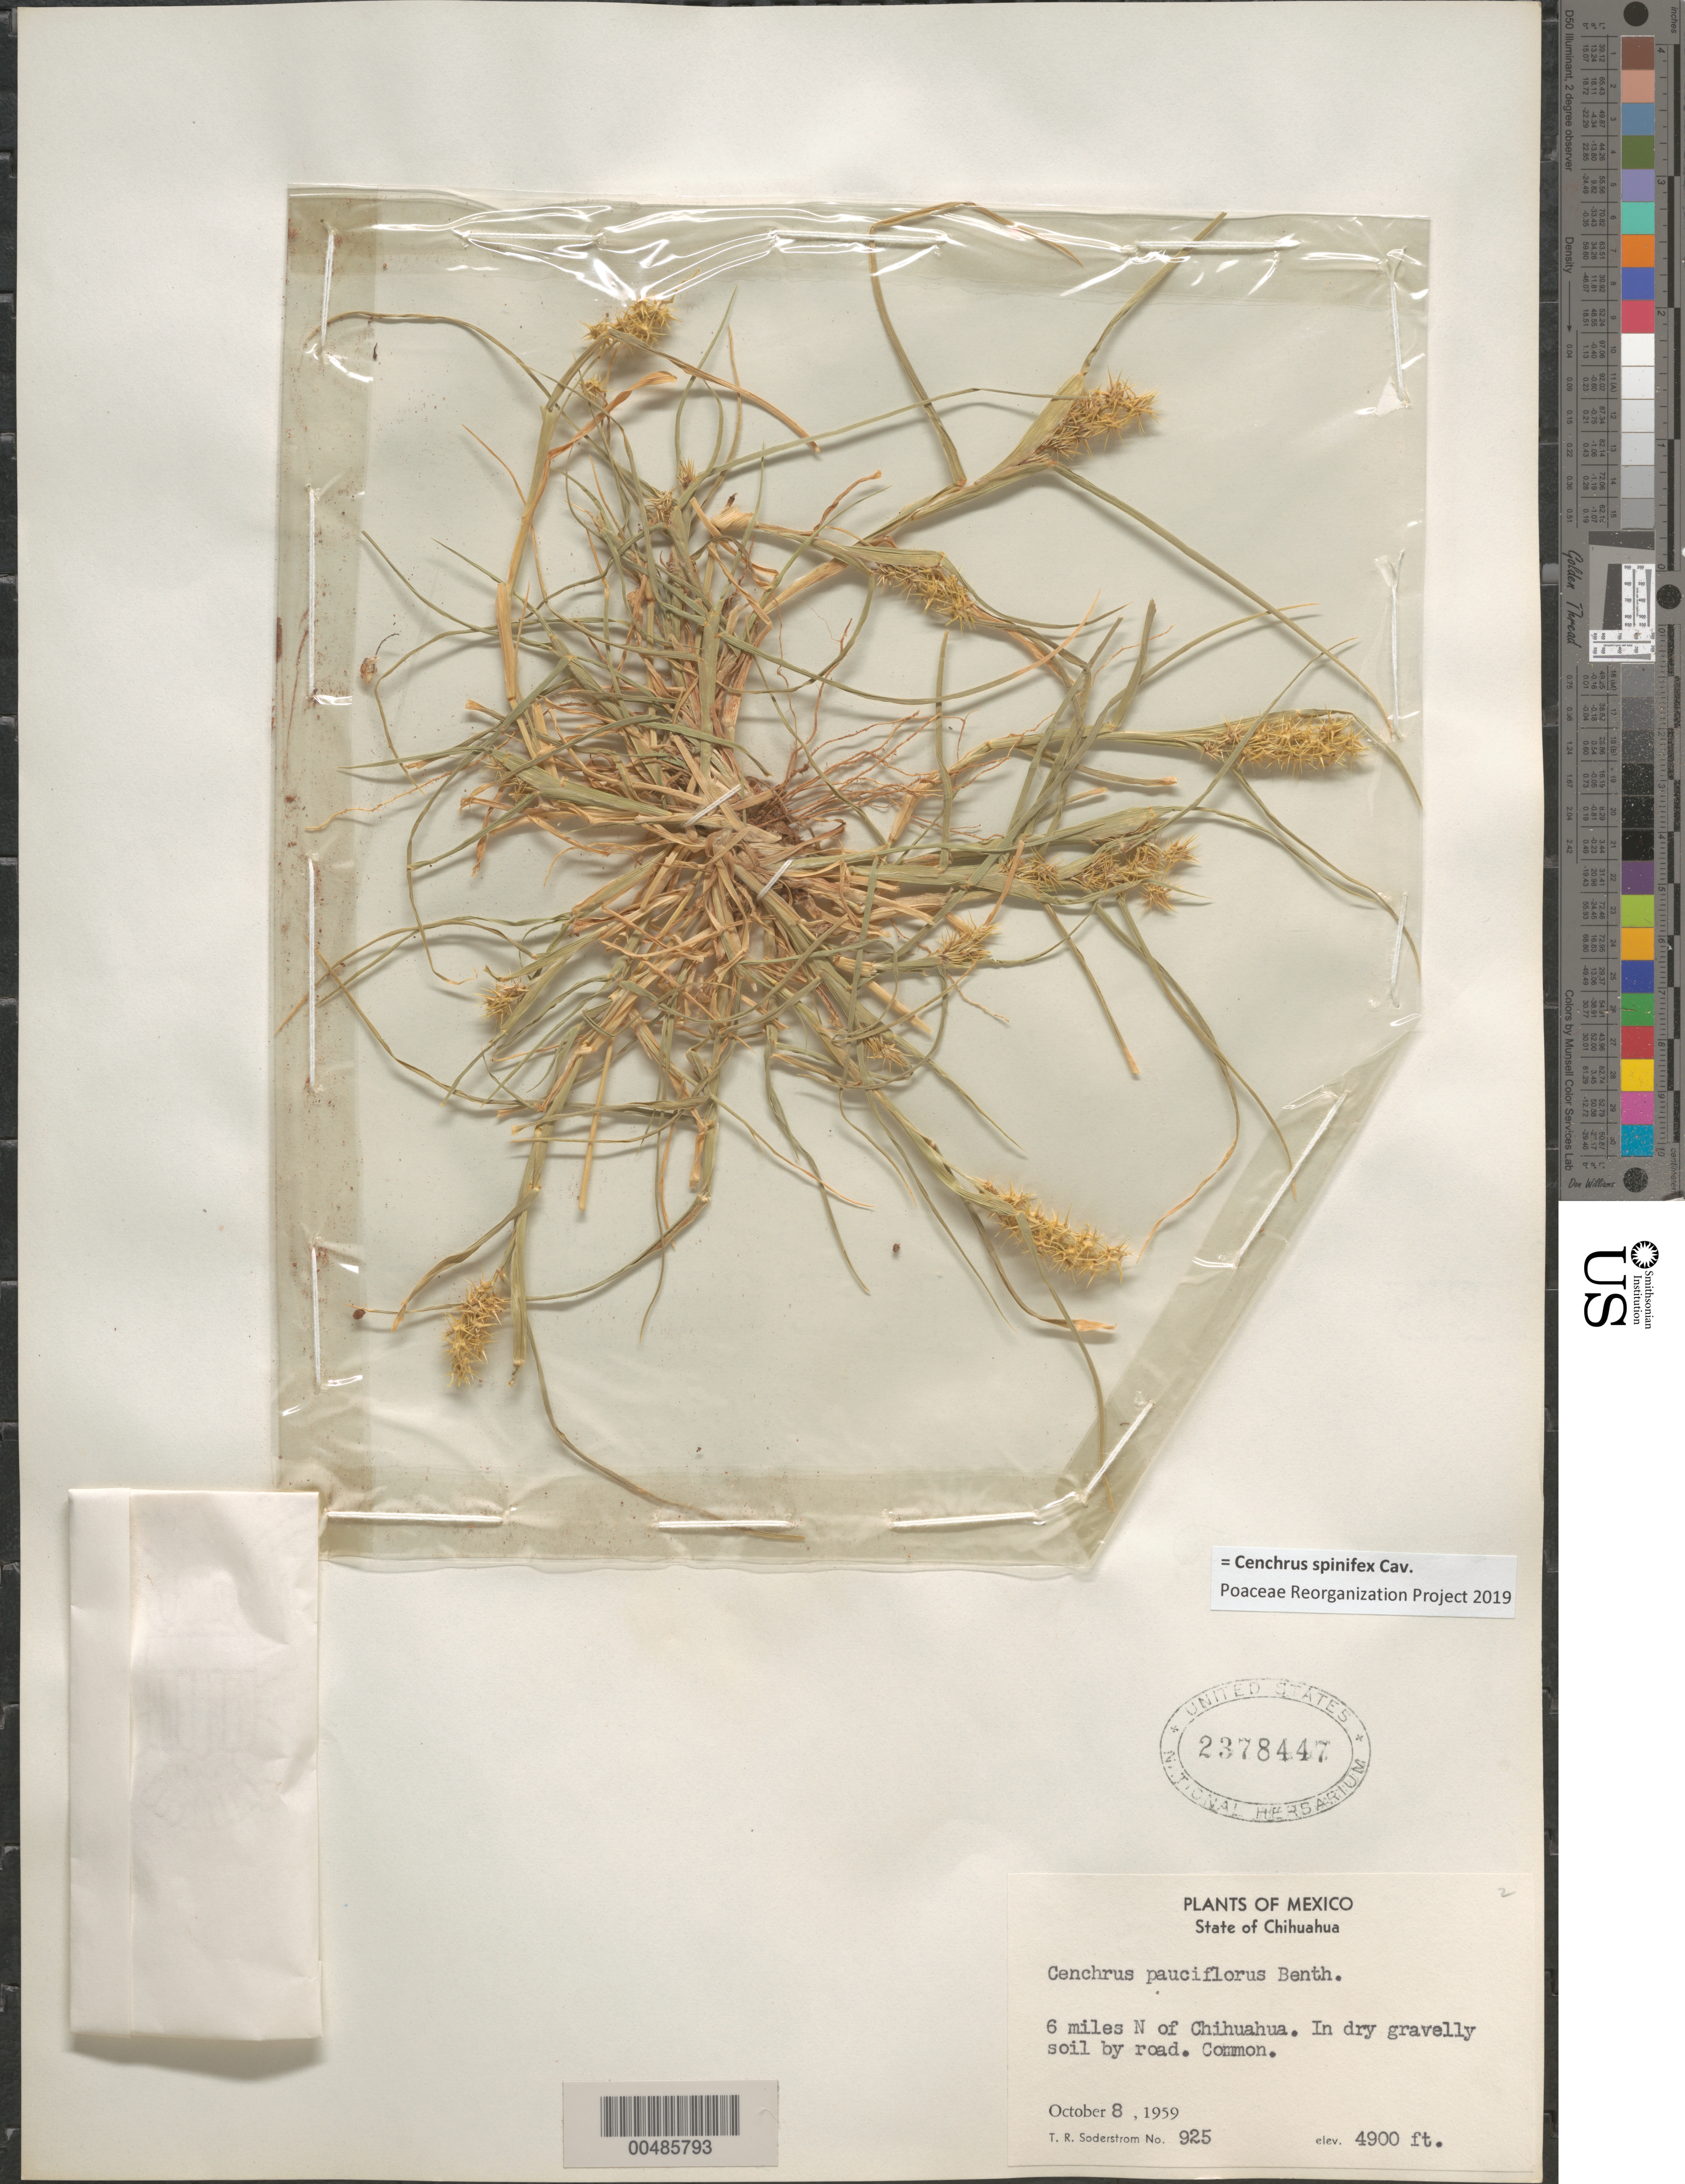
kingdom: Plantae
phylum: Tracheophyta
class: Liliopsida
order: Poales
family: Poaceae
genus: Cenchrus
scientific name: Cenchrus spinifex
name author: Cav.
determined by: Poaceae Reorganization Project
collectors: T. R. Soderstrom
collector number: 925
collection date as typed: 8 Oct 1959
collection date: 1959-10-08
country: Mexico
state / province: Chihuahua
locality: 6 mi N of Chihuahua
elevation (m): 1494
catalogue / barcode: US 2378447